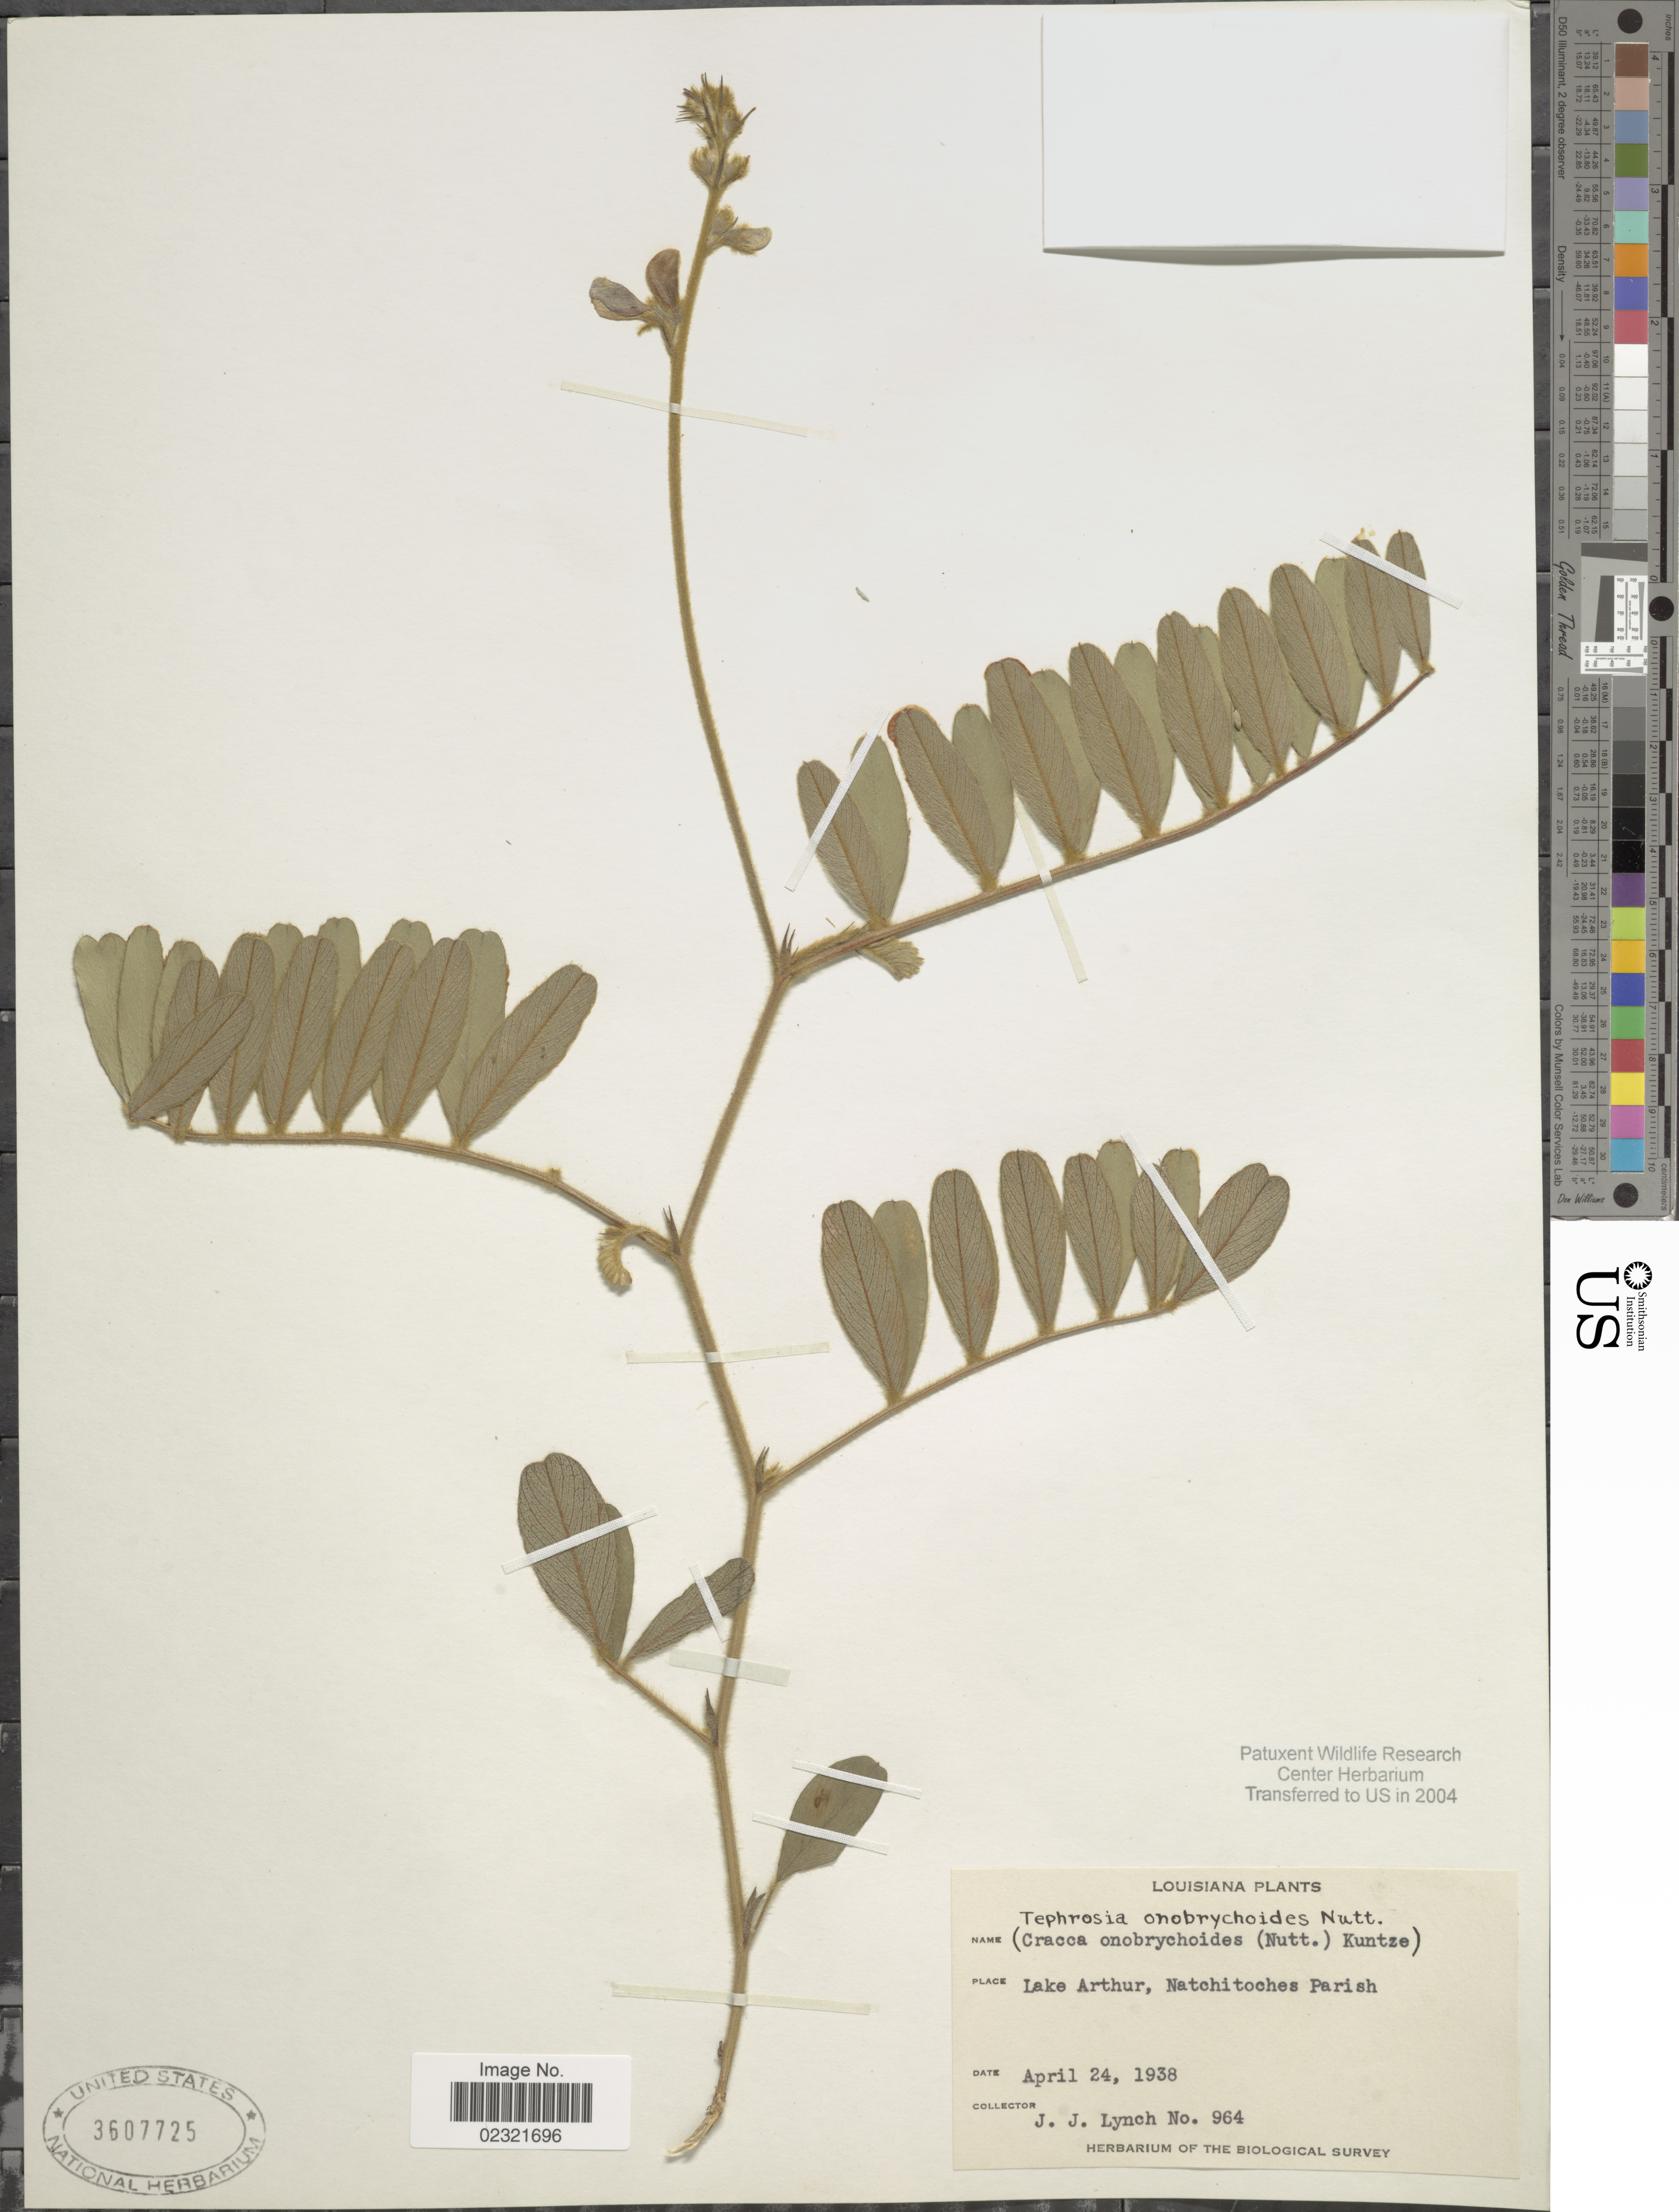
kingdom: Plantae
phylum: Tracheophyta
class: Magnoliopsida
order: Fabales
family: Fabaceae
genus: Tephrosia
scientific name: Tephrosia onobrychoides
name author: Nutt.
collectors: J. Lynch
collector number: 964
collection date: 1938-04-24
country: United States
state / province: Louisiana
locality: Lake Arthur, Natchitoches Parish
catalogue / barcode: US 3607725